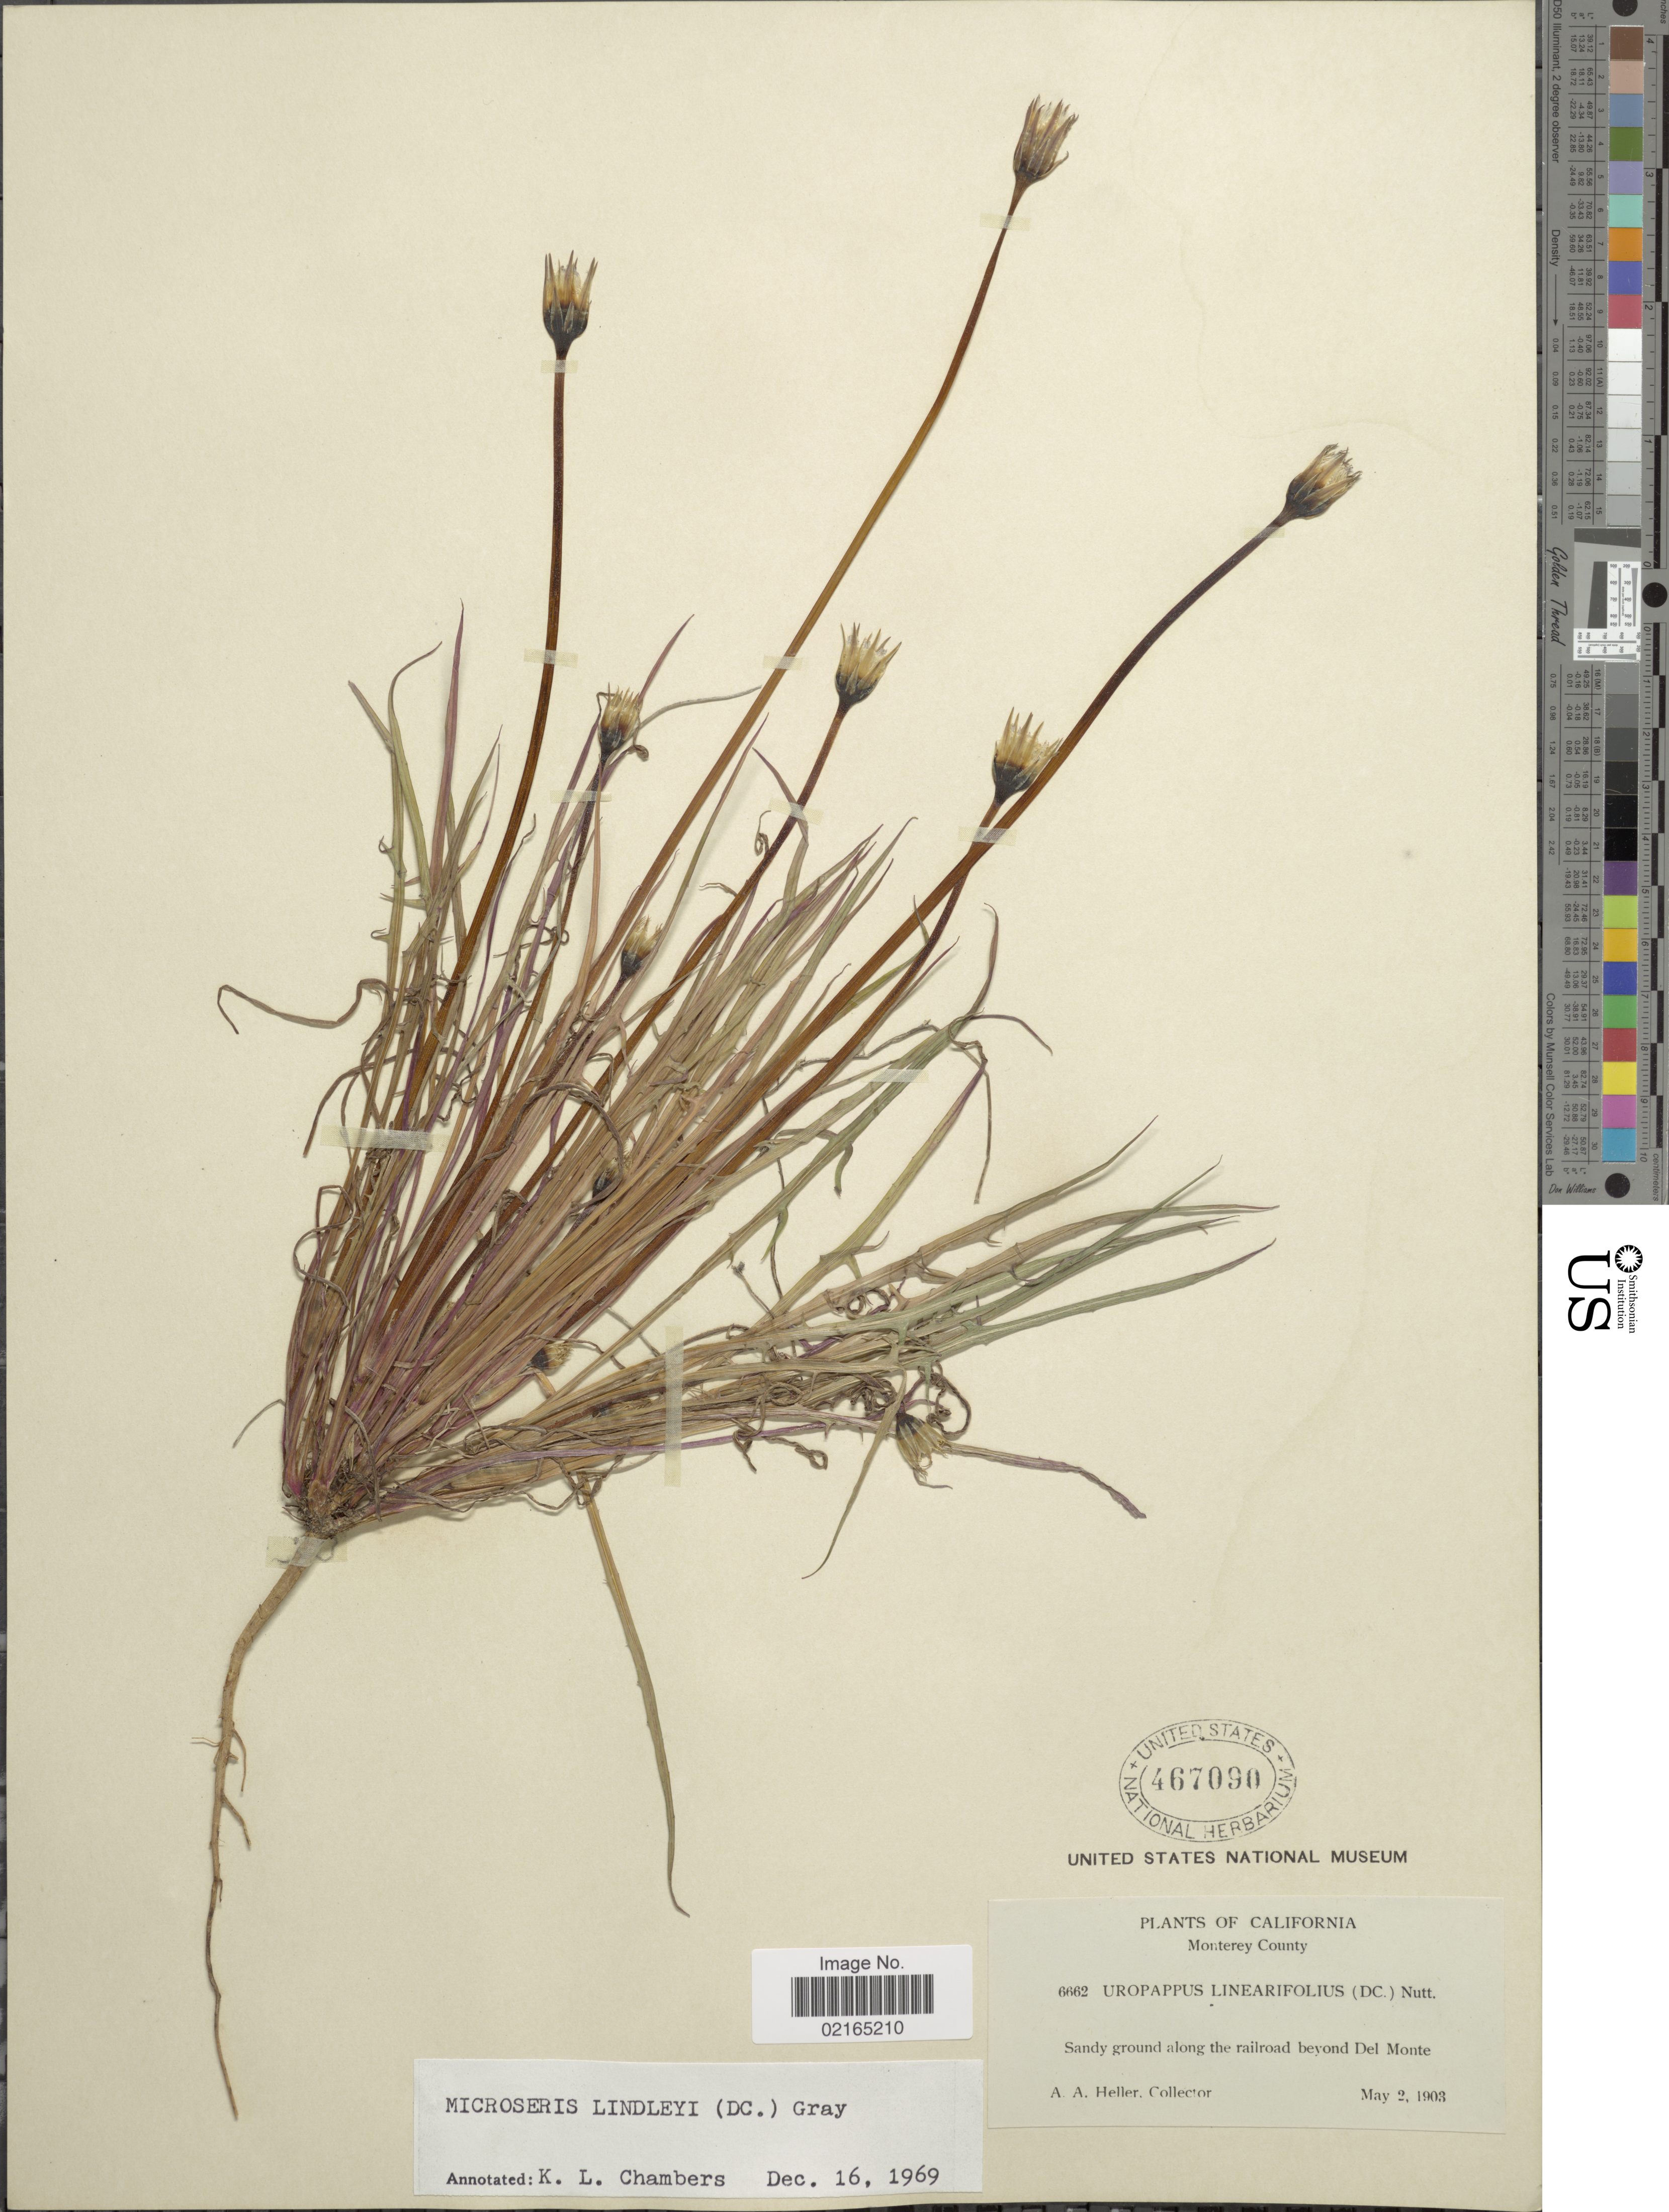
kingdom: Plantae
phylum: Tracheophyta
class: Magnoliopsida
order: Asterales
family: Asteraceae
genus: Uropappus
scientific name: Uropappus lindleyi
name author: (DC.) Nutt.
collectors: A. A. Heller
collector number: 6662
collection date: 1903-05-02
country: United States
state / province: California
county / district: Monterey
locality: Monterery County, sandy ground along the railroad beyond Del Monte.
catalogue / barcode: US 467090